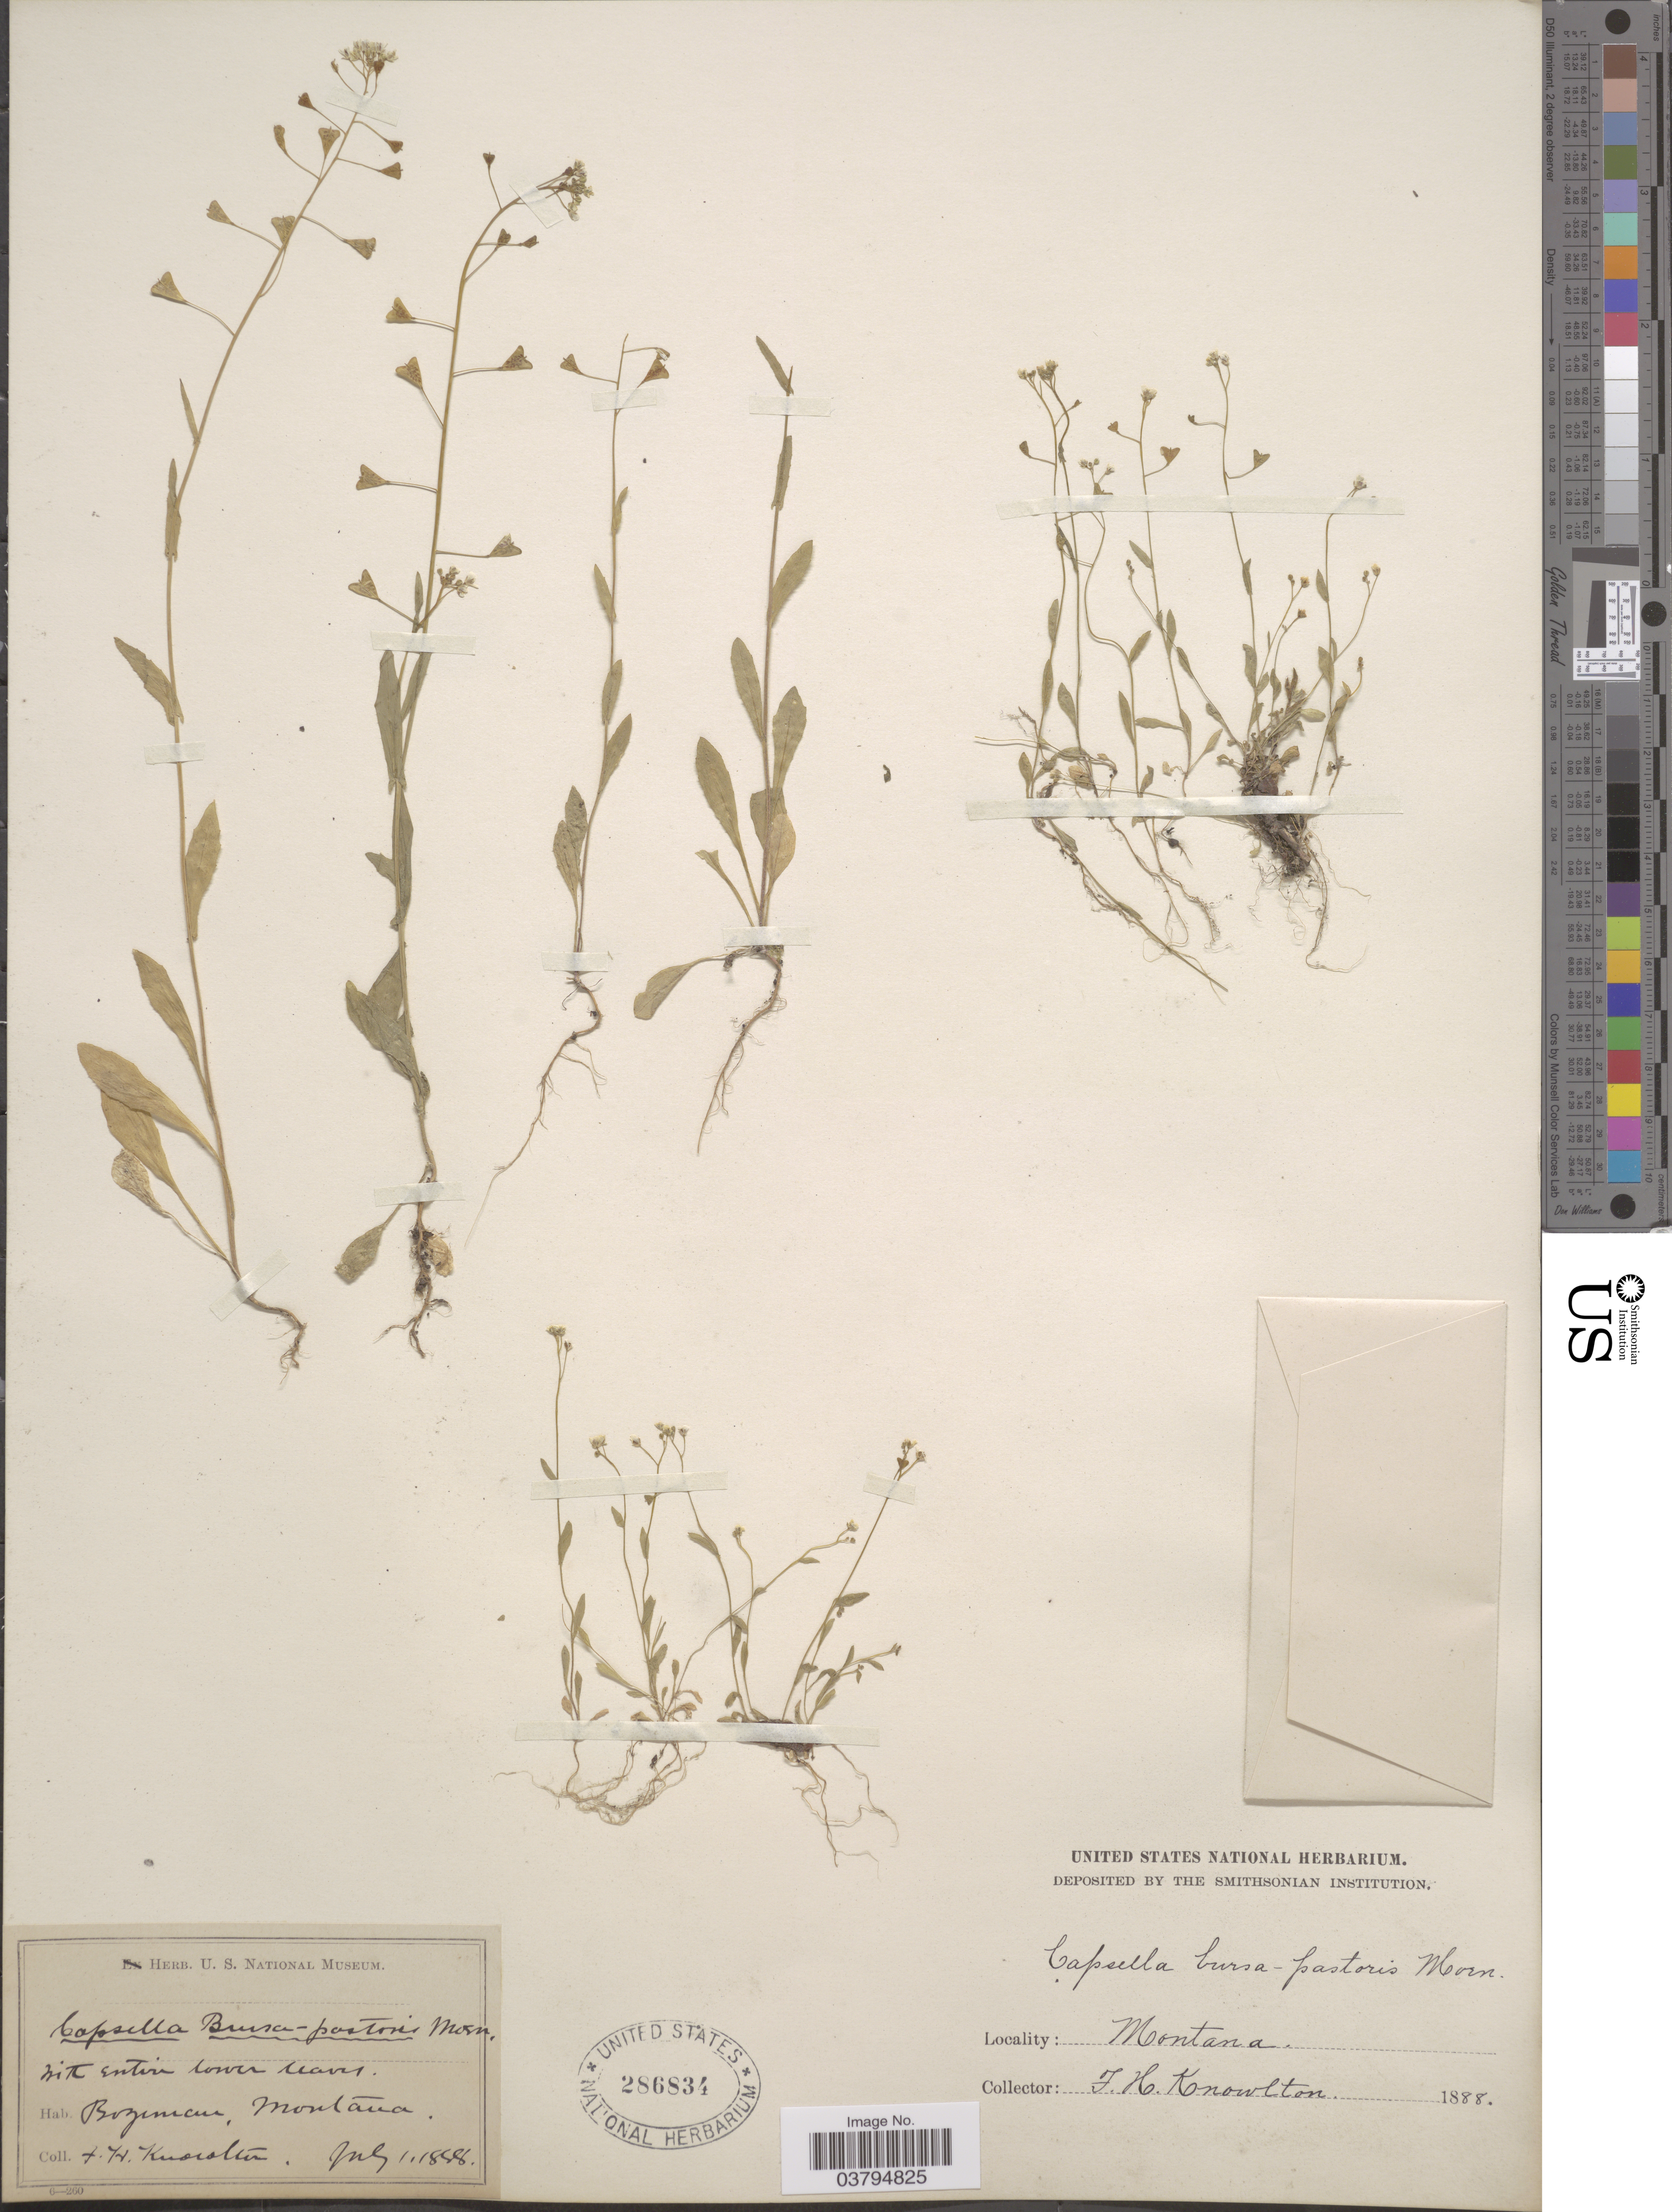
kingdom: Plantae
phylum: Tracheophyta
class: Magnoliopsida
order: Brassicales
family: Brassicaceae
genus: Capsella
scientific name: Capsella bursa-pastoris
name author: (L.) Medik.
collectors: F. H. Knowlton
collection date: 1888-07-01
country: United States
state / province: Montana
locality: Bozeman.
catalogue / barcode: US 286834